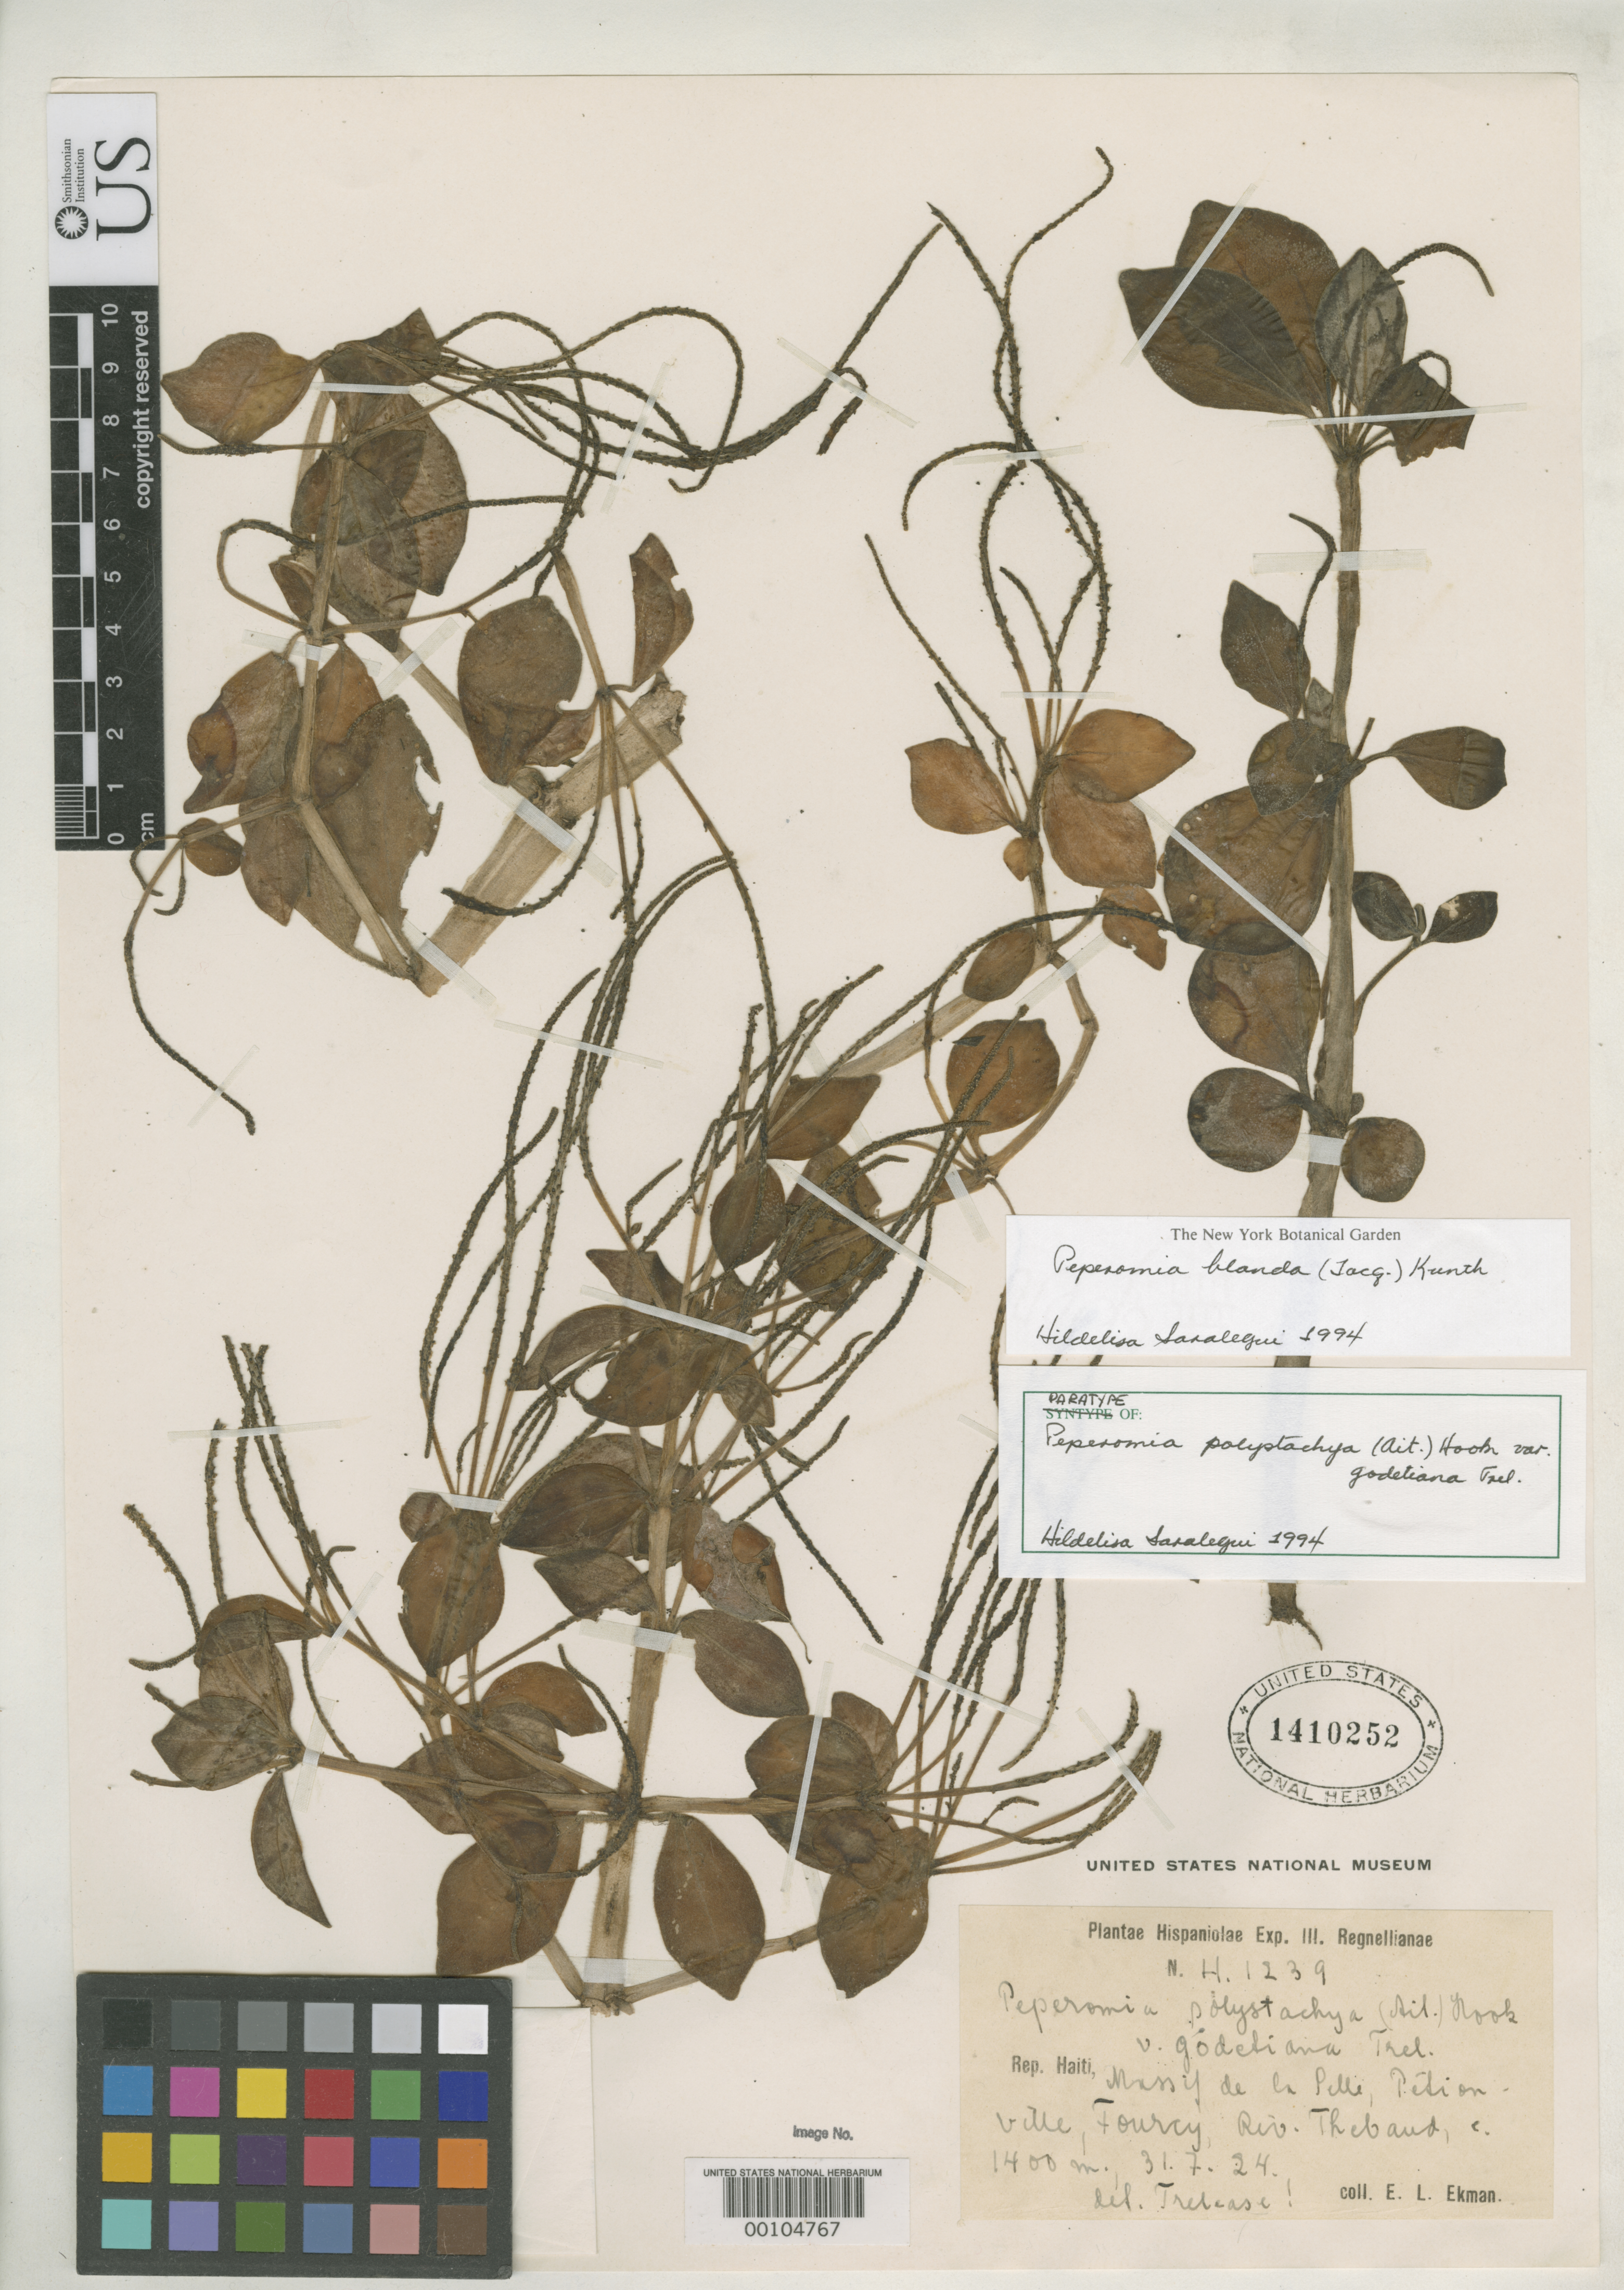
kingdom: Plantae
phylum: Tracheophyta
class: Magnoliopsida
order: Piperales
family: Piperaceae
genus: Peperomia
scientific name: Peperomia polystachya var. godetiana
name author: Trel.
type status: Paratype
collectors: E. L. Ekman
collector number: H 1239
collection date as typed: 31 Jul 1924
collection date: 1924-07-31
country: Haiti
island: Hispaniola Island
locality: Massif de La Pelle, Petionville, Fourcy.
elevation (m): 1400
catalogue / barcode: US 1410252